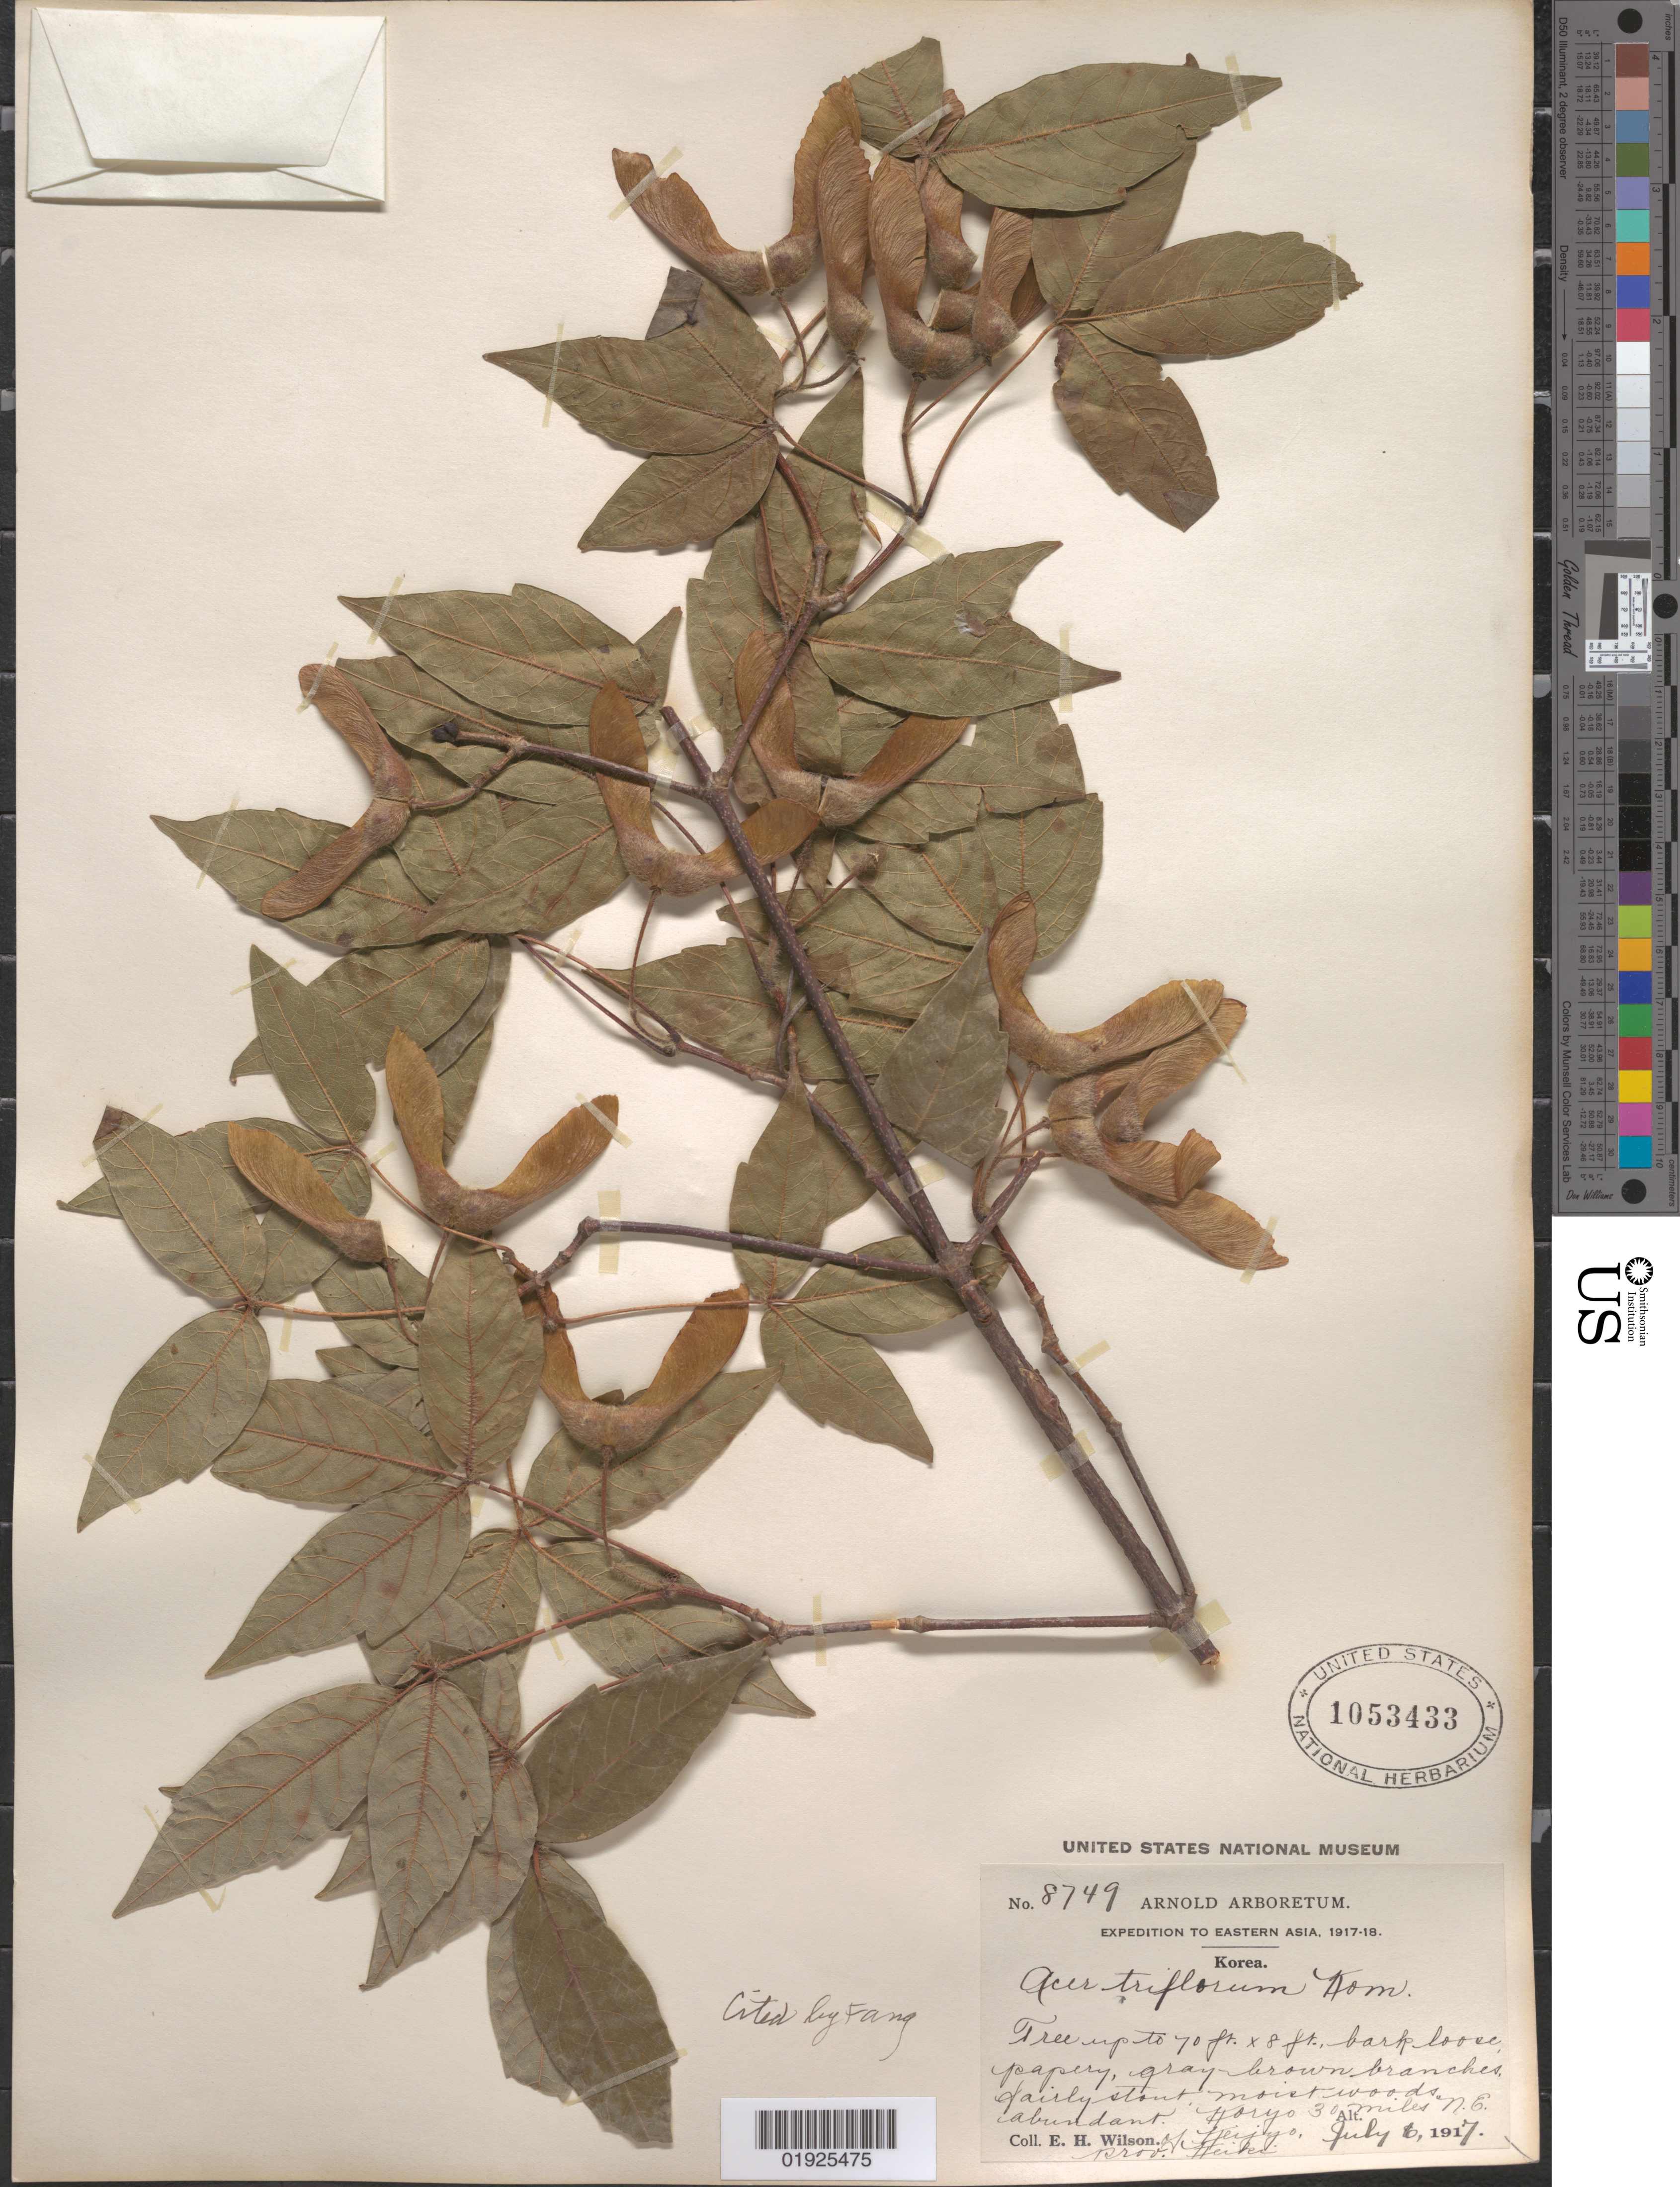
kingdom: Plantae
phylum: Tracheophyta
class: Magnoliopsida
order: Sapindales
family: Sapindaceae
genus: Acer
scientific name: Acer triflorum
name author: Kom.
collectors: E. H. Wilson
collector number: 8749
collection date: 1917-07-06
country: South Korea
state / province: South Gyeongsang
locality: Koryo. Prov. Keiki, 30 miles NE of Keijo [Seoul?]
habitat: Moist woods, abundant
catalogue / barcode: US 1053433